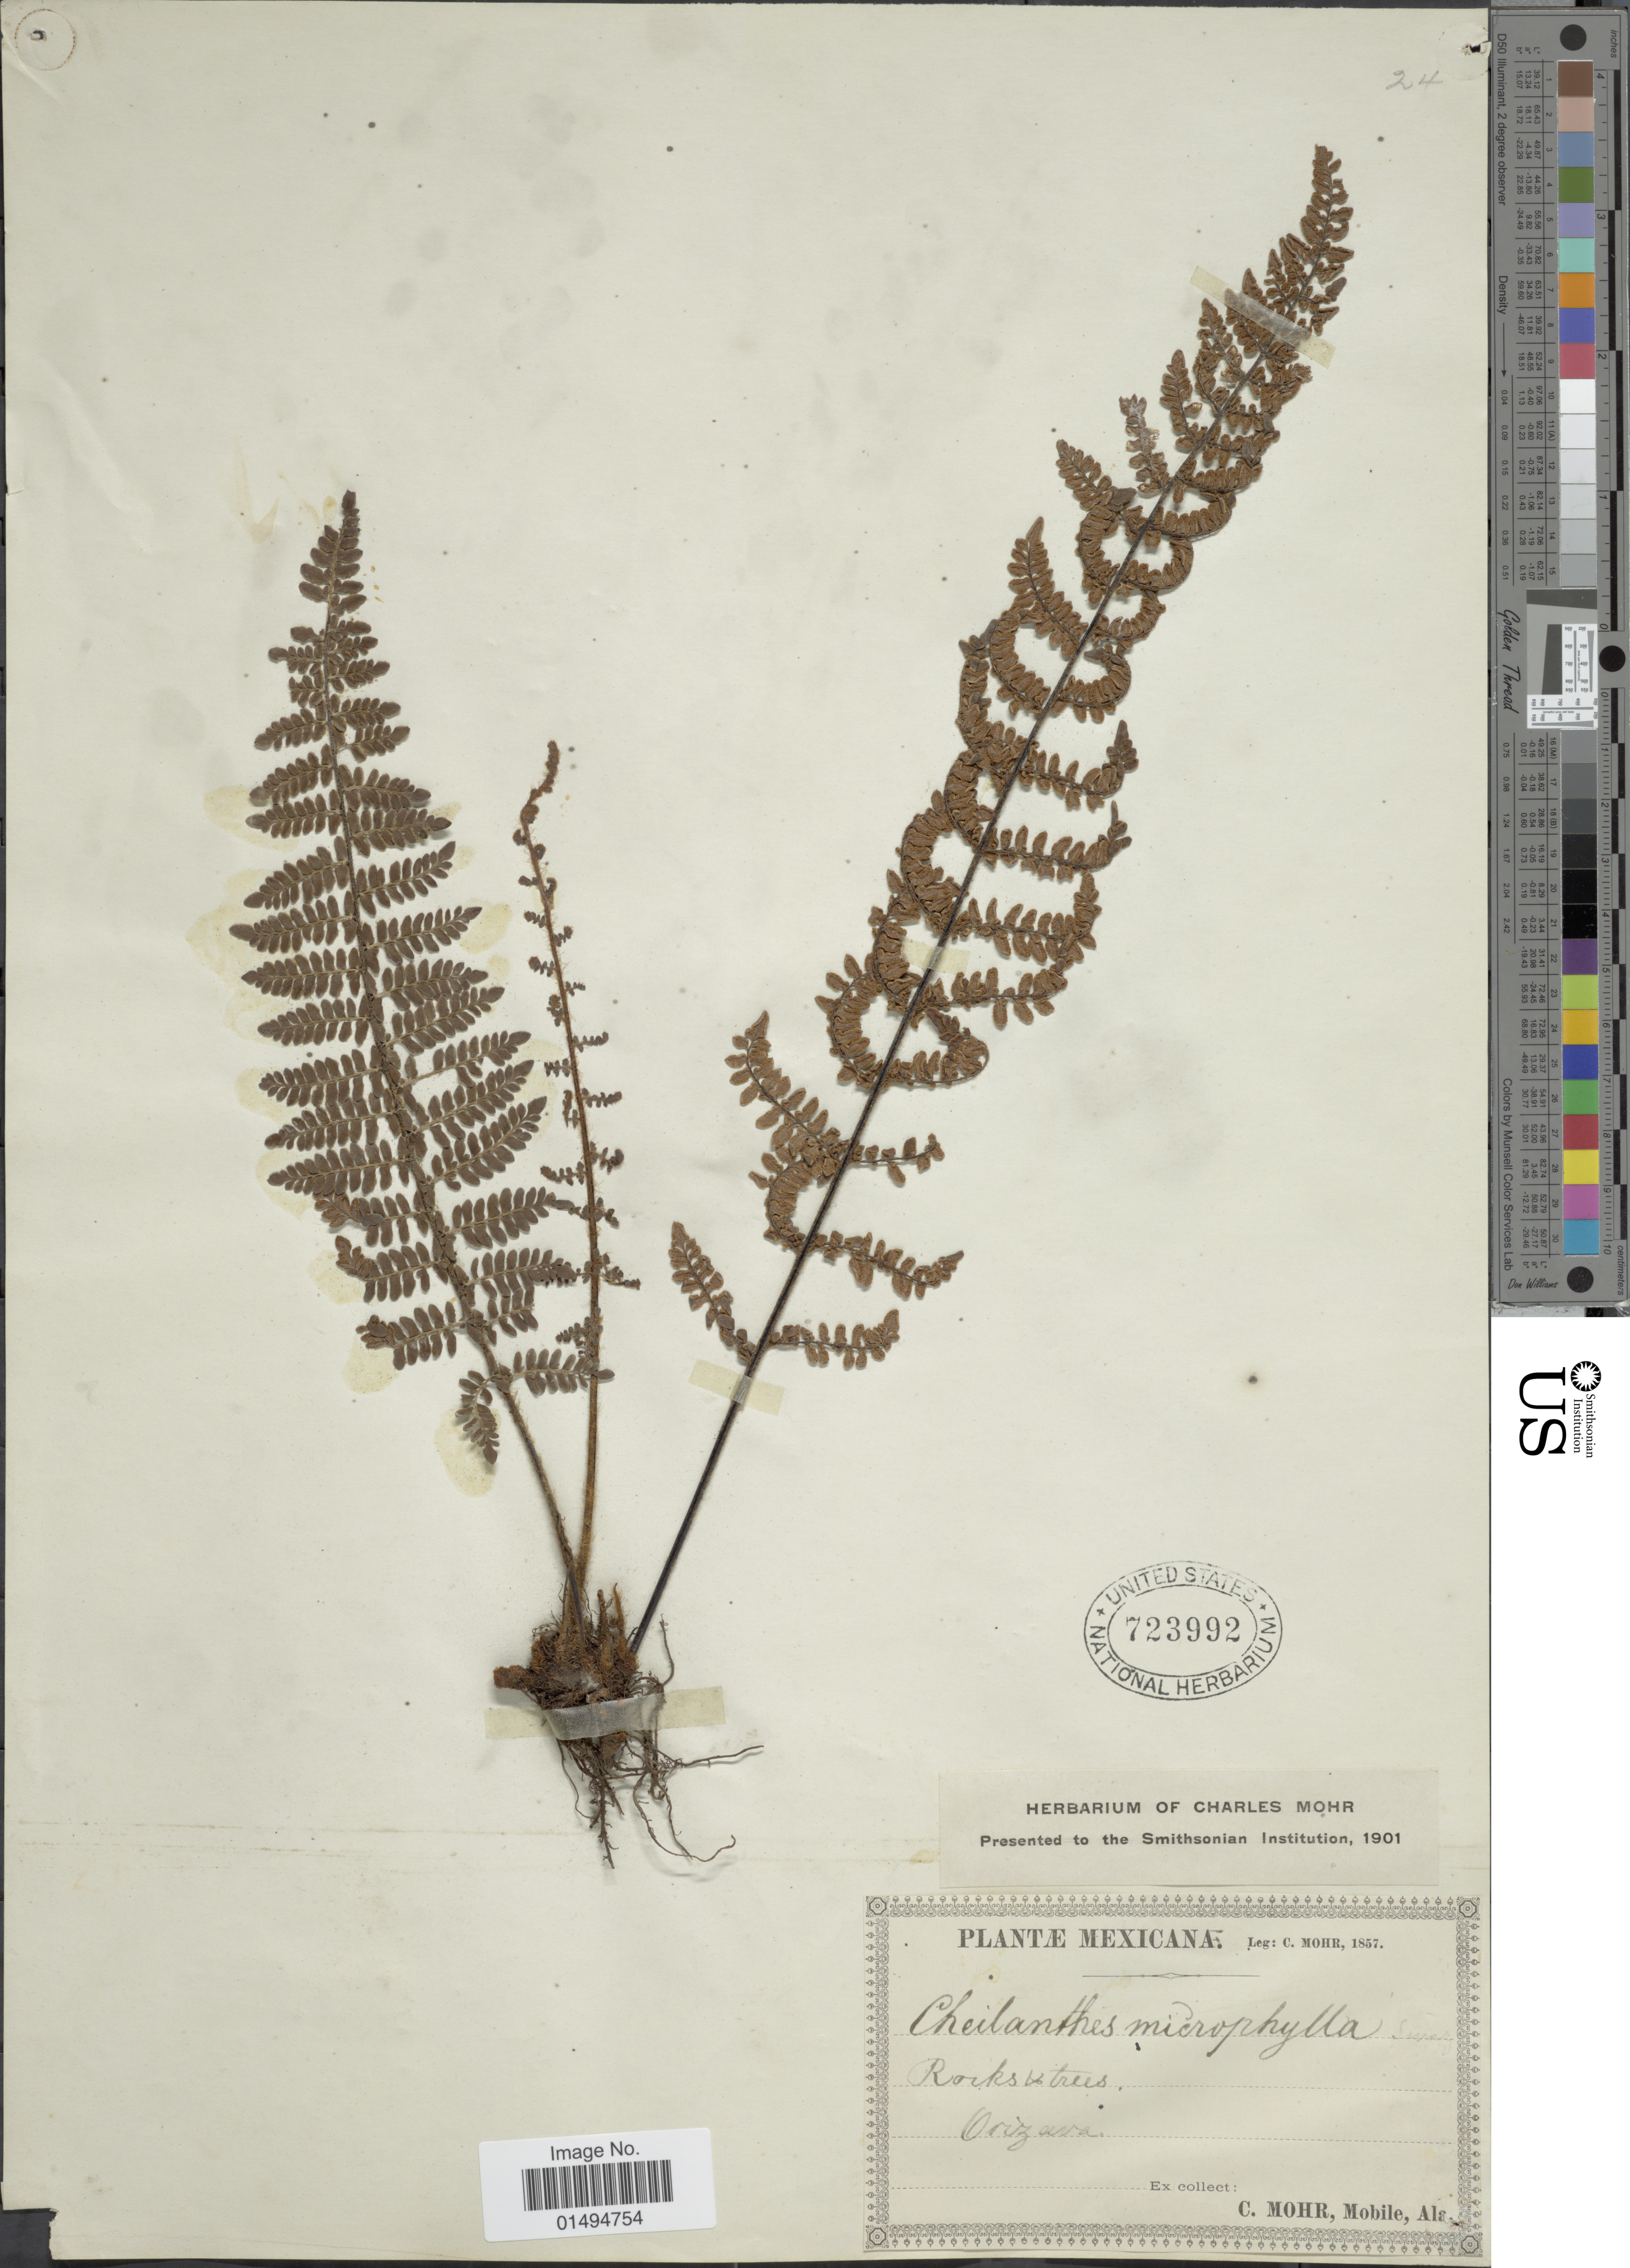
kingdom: Plantae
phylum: Tracheophyta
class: Polypodiopsida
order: Polypodiales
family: Pteridaceae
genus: Myriopteris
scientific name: Myriopteris notholaenoides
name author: (Desv.) Grusz & Windham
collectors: C. T. Mohr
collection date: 1857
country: Mexico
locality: Orizaba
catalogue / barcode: US 723992